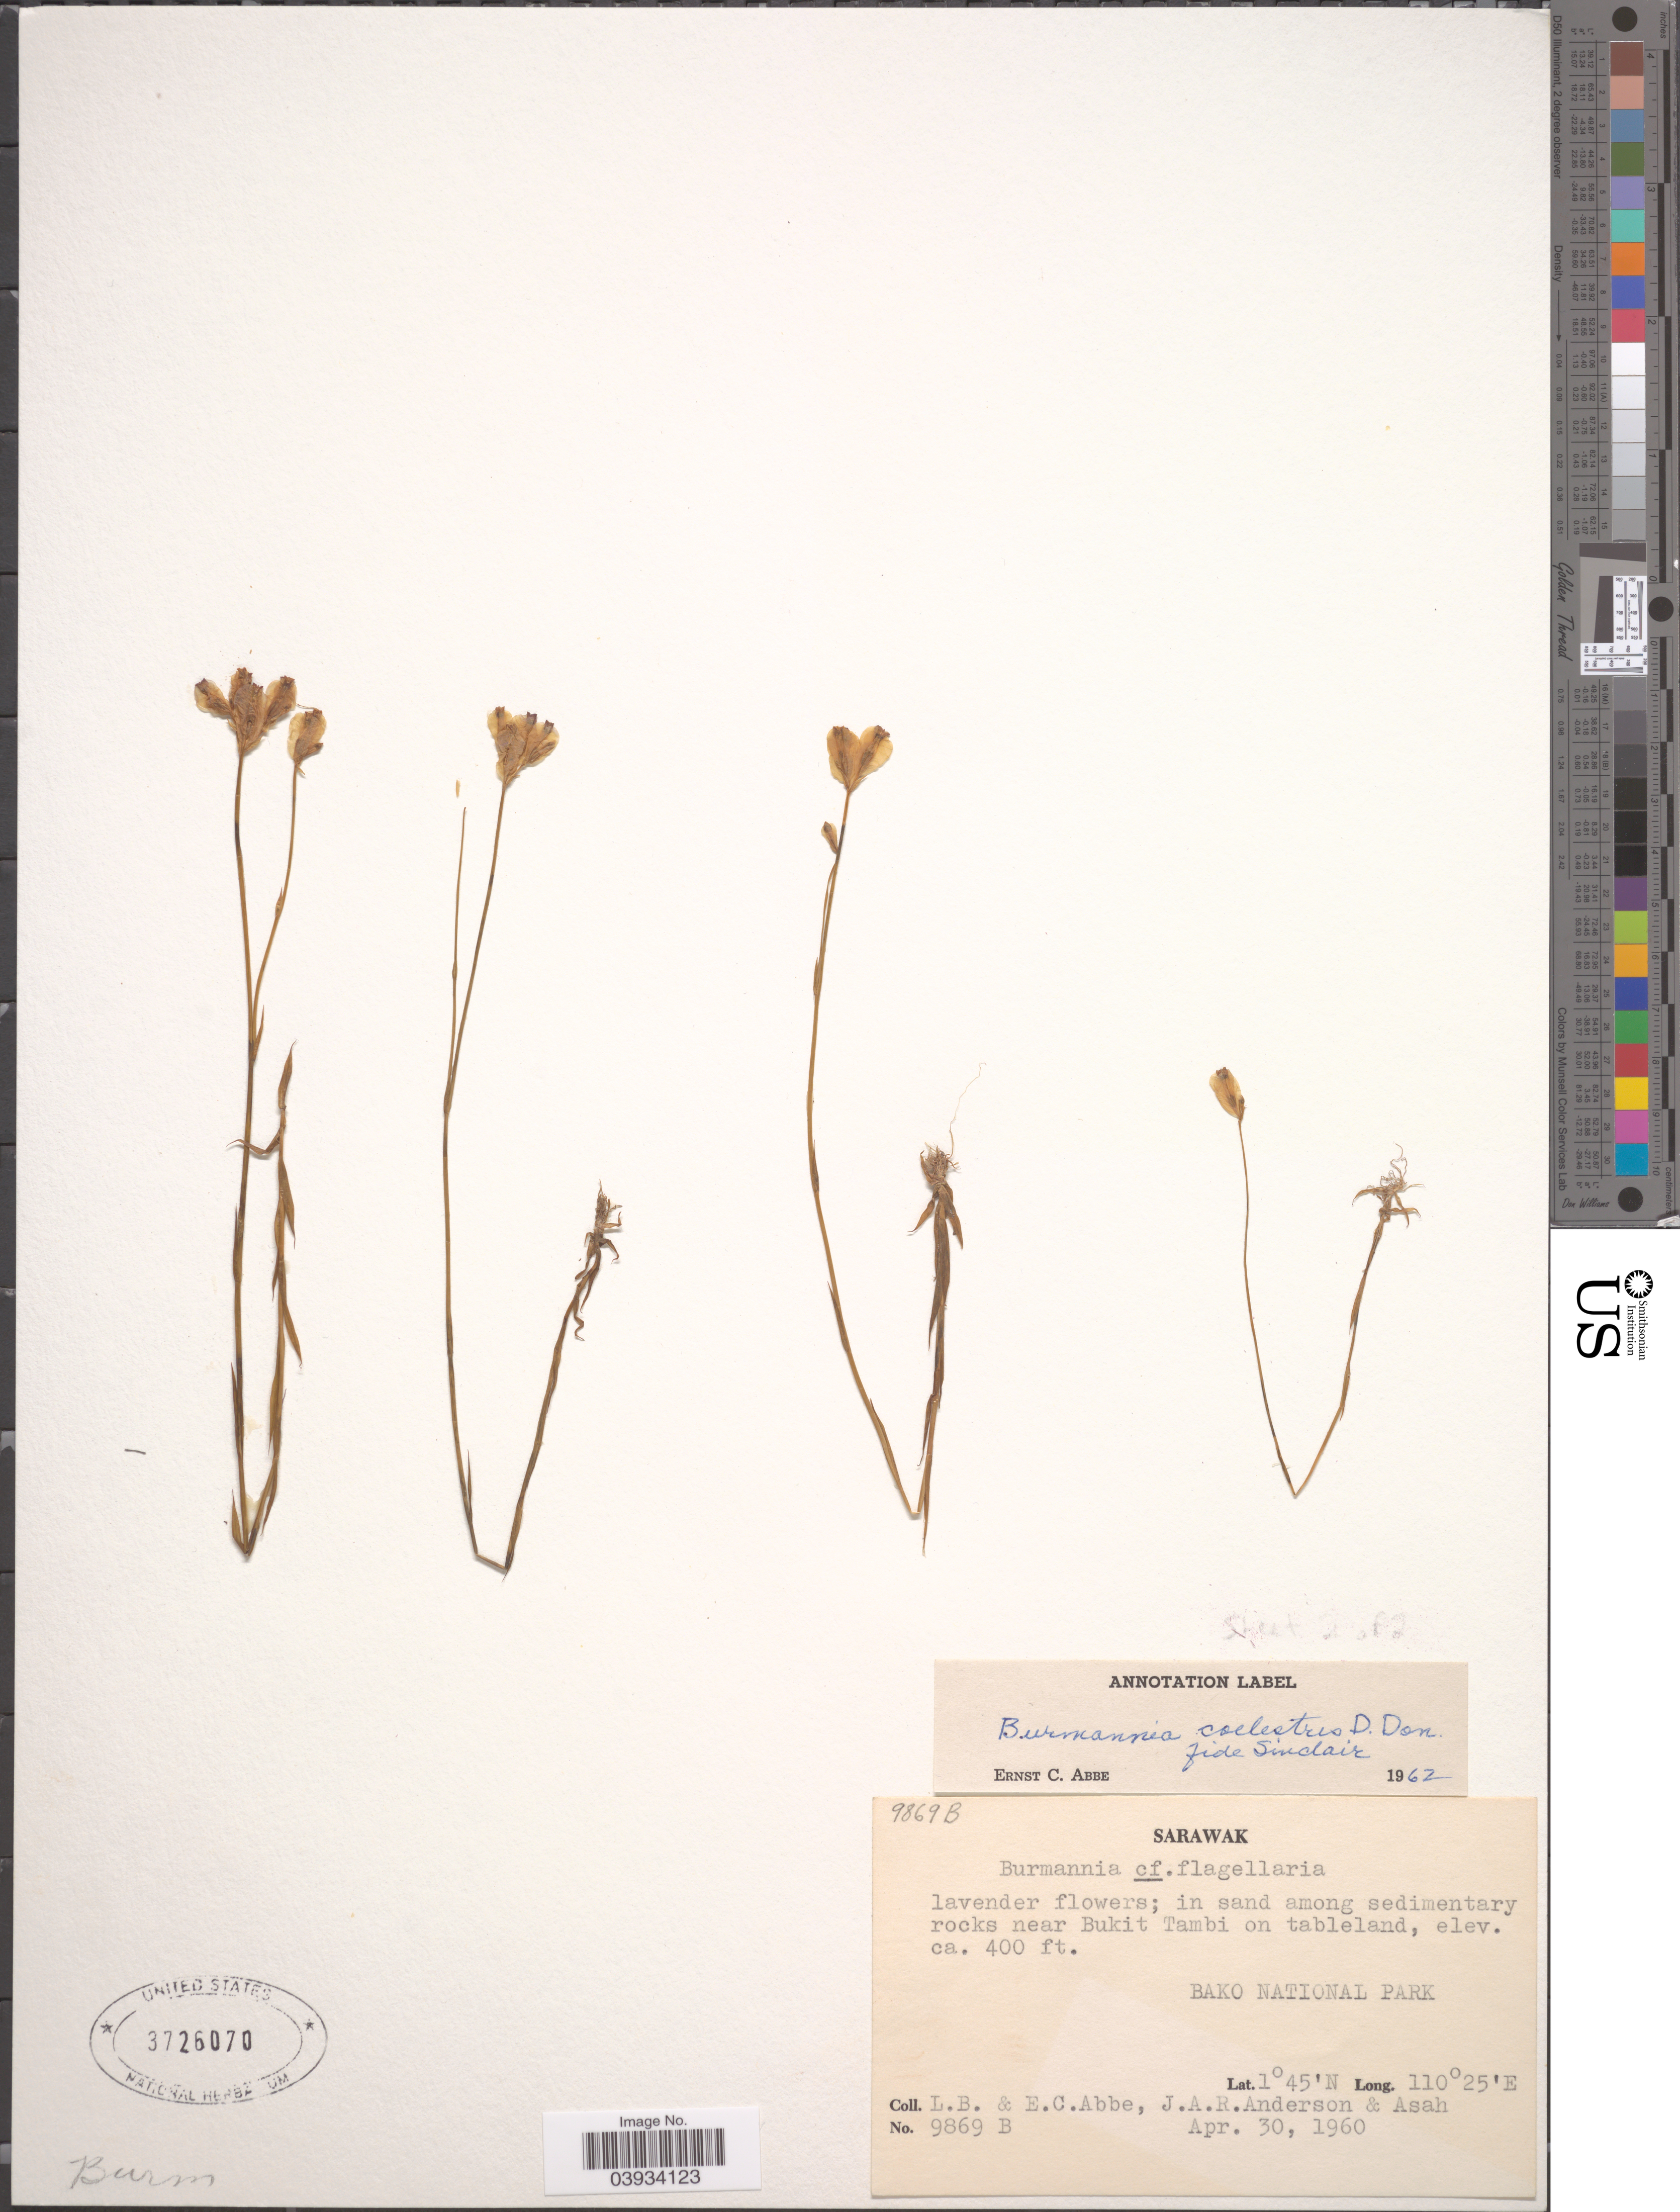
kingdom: Plantae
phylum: Tracheophyta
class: Liliopsida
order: Dioscoreales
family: Burmanniaceae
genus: Burmannia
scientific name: Burmannia coelestis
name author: D. Don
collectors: L. B. Abbe, E. C. Abbe, J. A. R. Anderson & Asah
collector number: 9869 B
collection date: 1960-04-30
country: Malaysia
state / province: Sarawak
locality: Near Bukit Tambi on tableland. Bako National Park.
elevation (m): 122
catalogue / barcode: US 3726070